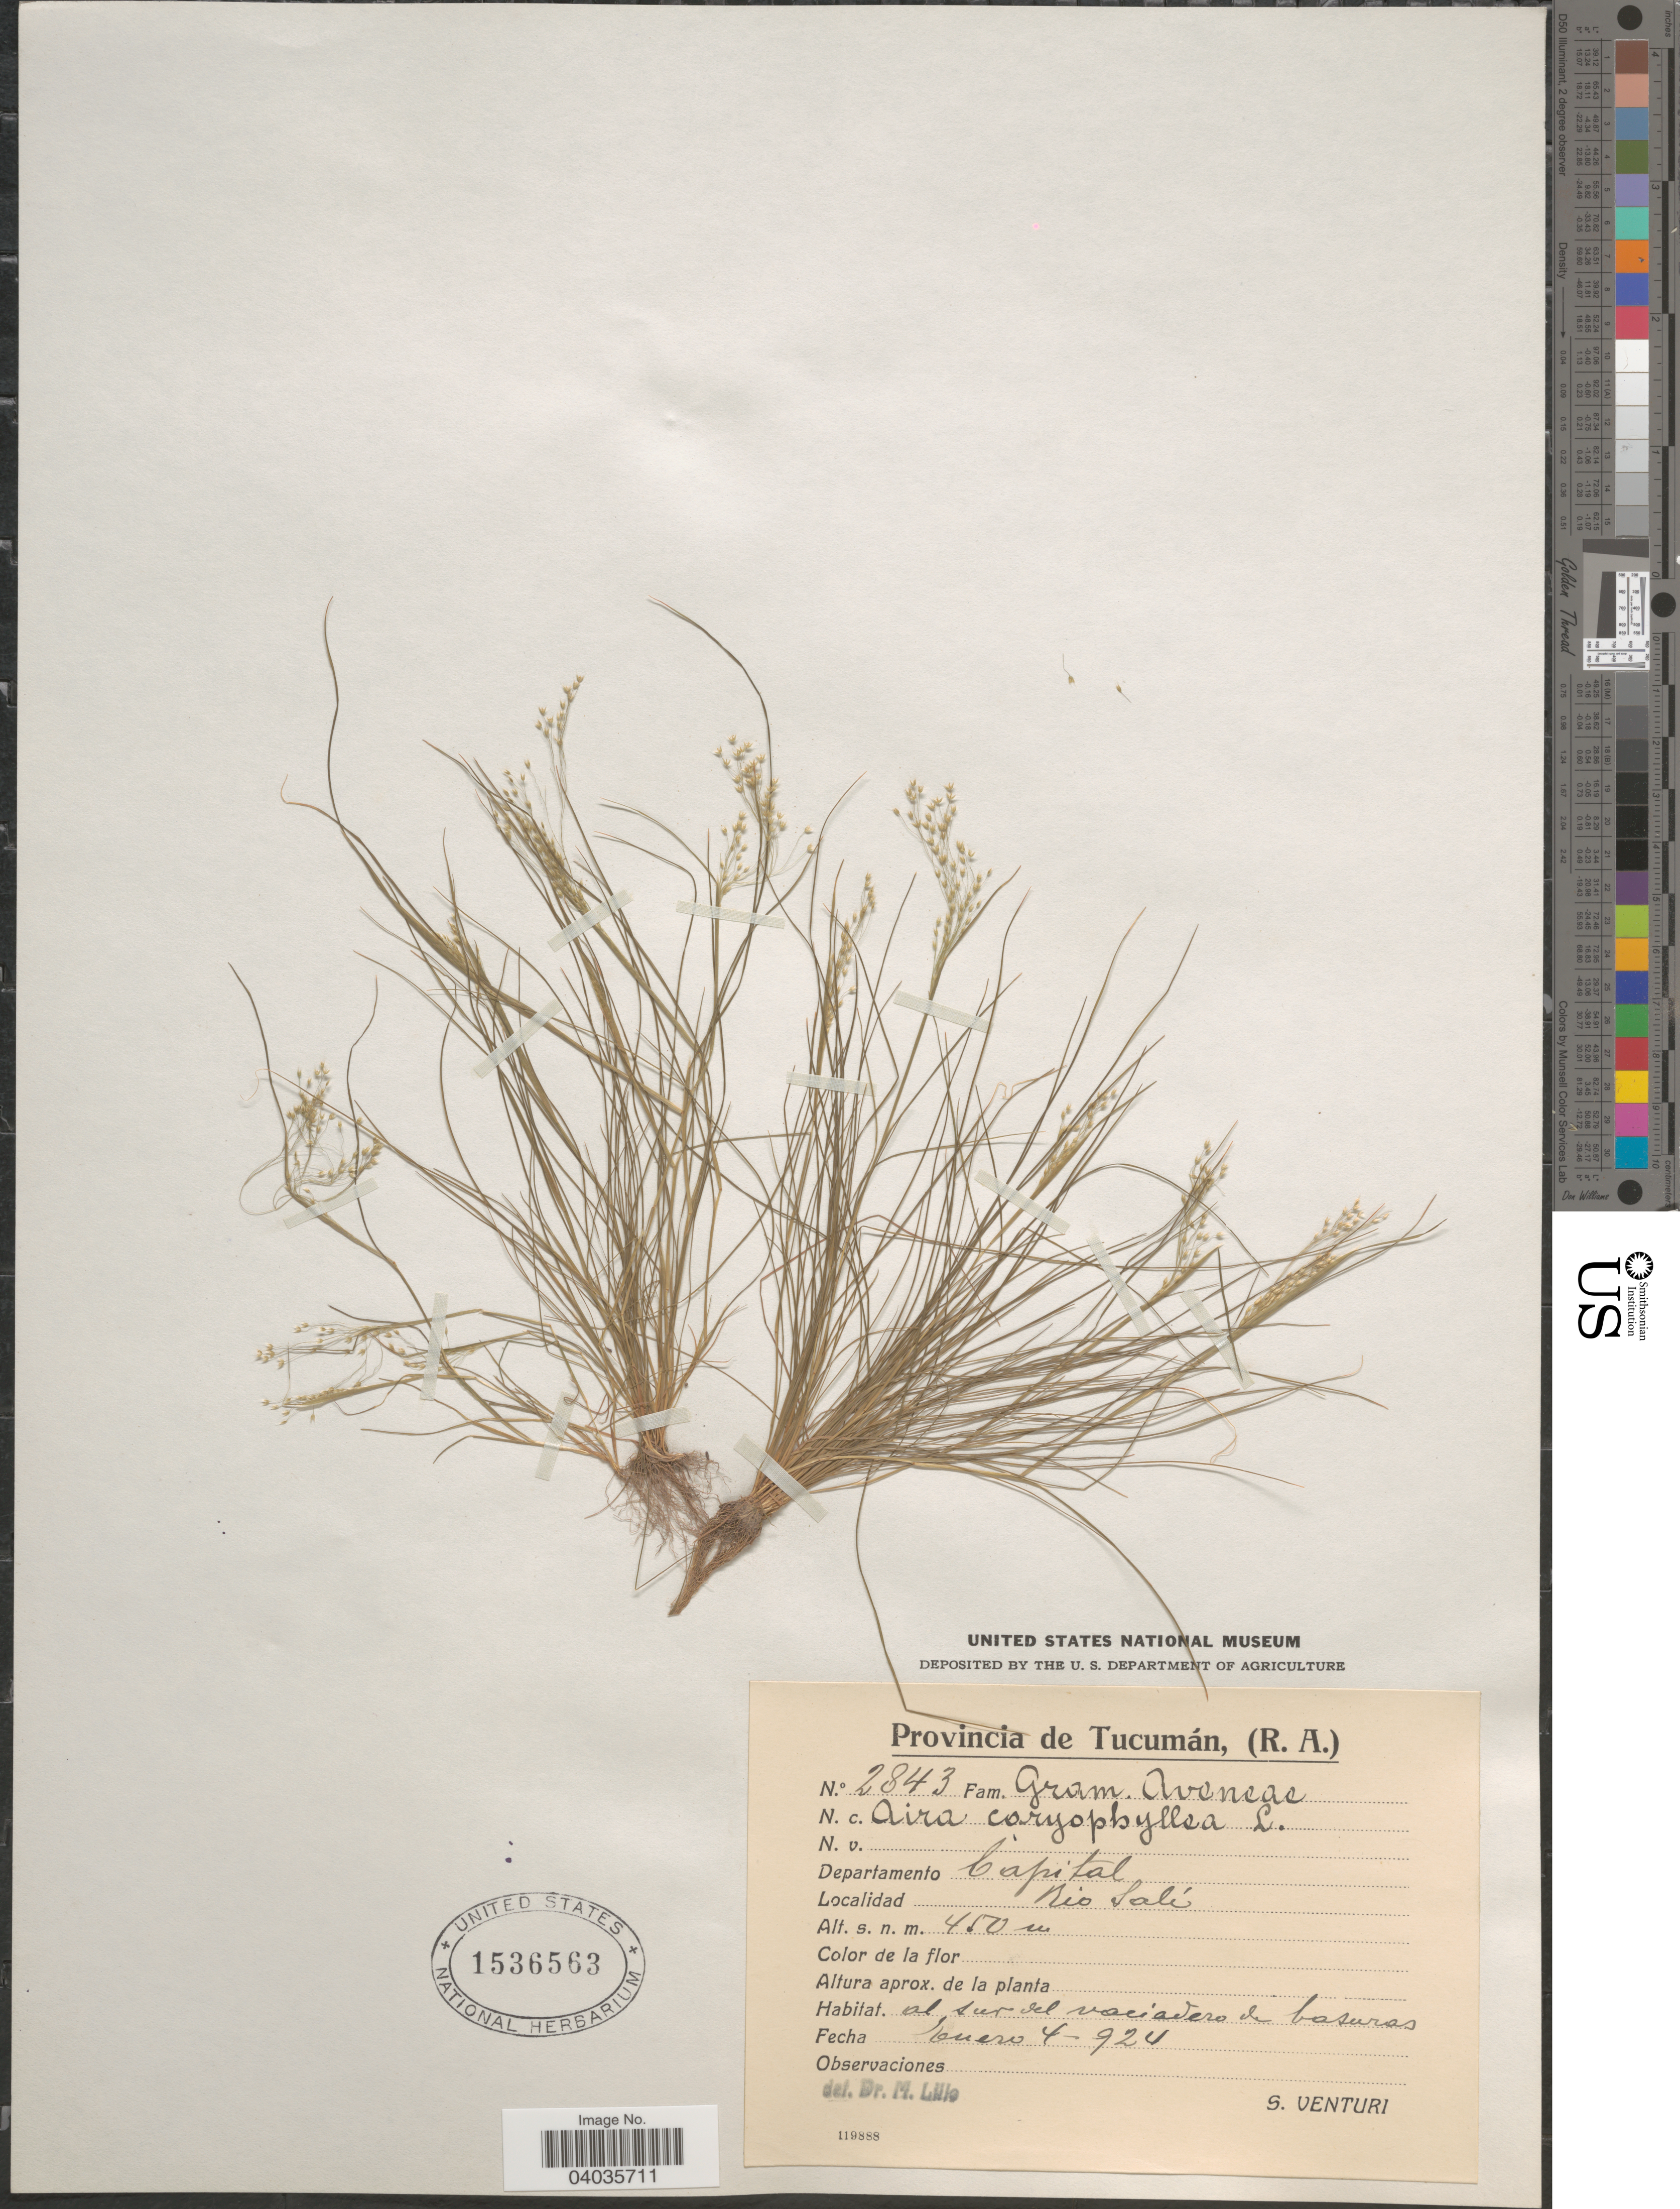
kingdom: Plantae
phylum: Tracheophyta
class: Liliopsida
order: Poales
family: Poaceae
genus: Aira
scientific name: Aira caryophyllea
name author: L.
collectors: S. Venturi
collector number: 2843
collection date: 1924-01-04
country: Argentina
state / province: Tucuman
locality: Departamento Capital. Rio Salí.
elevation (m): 450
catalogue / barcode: US 1536563